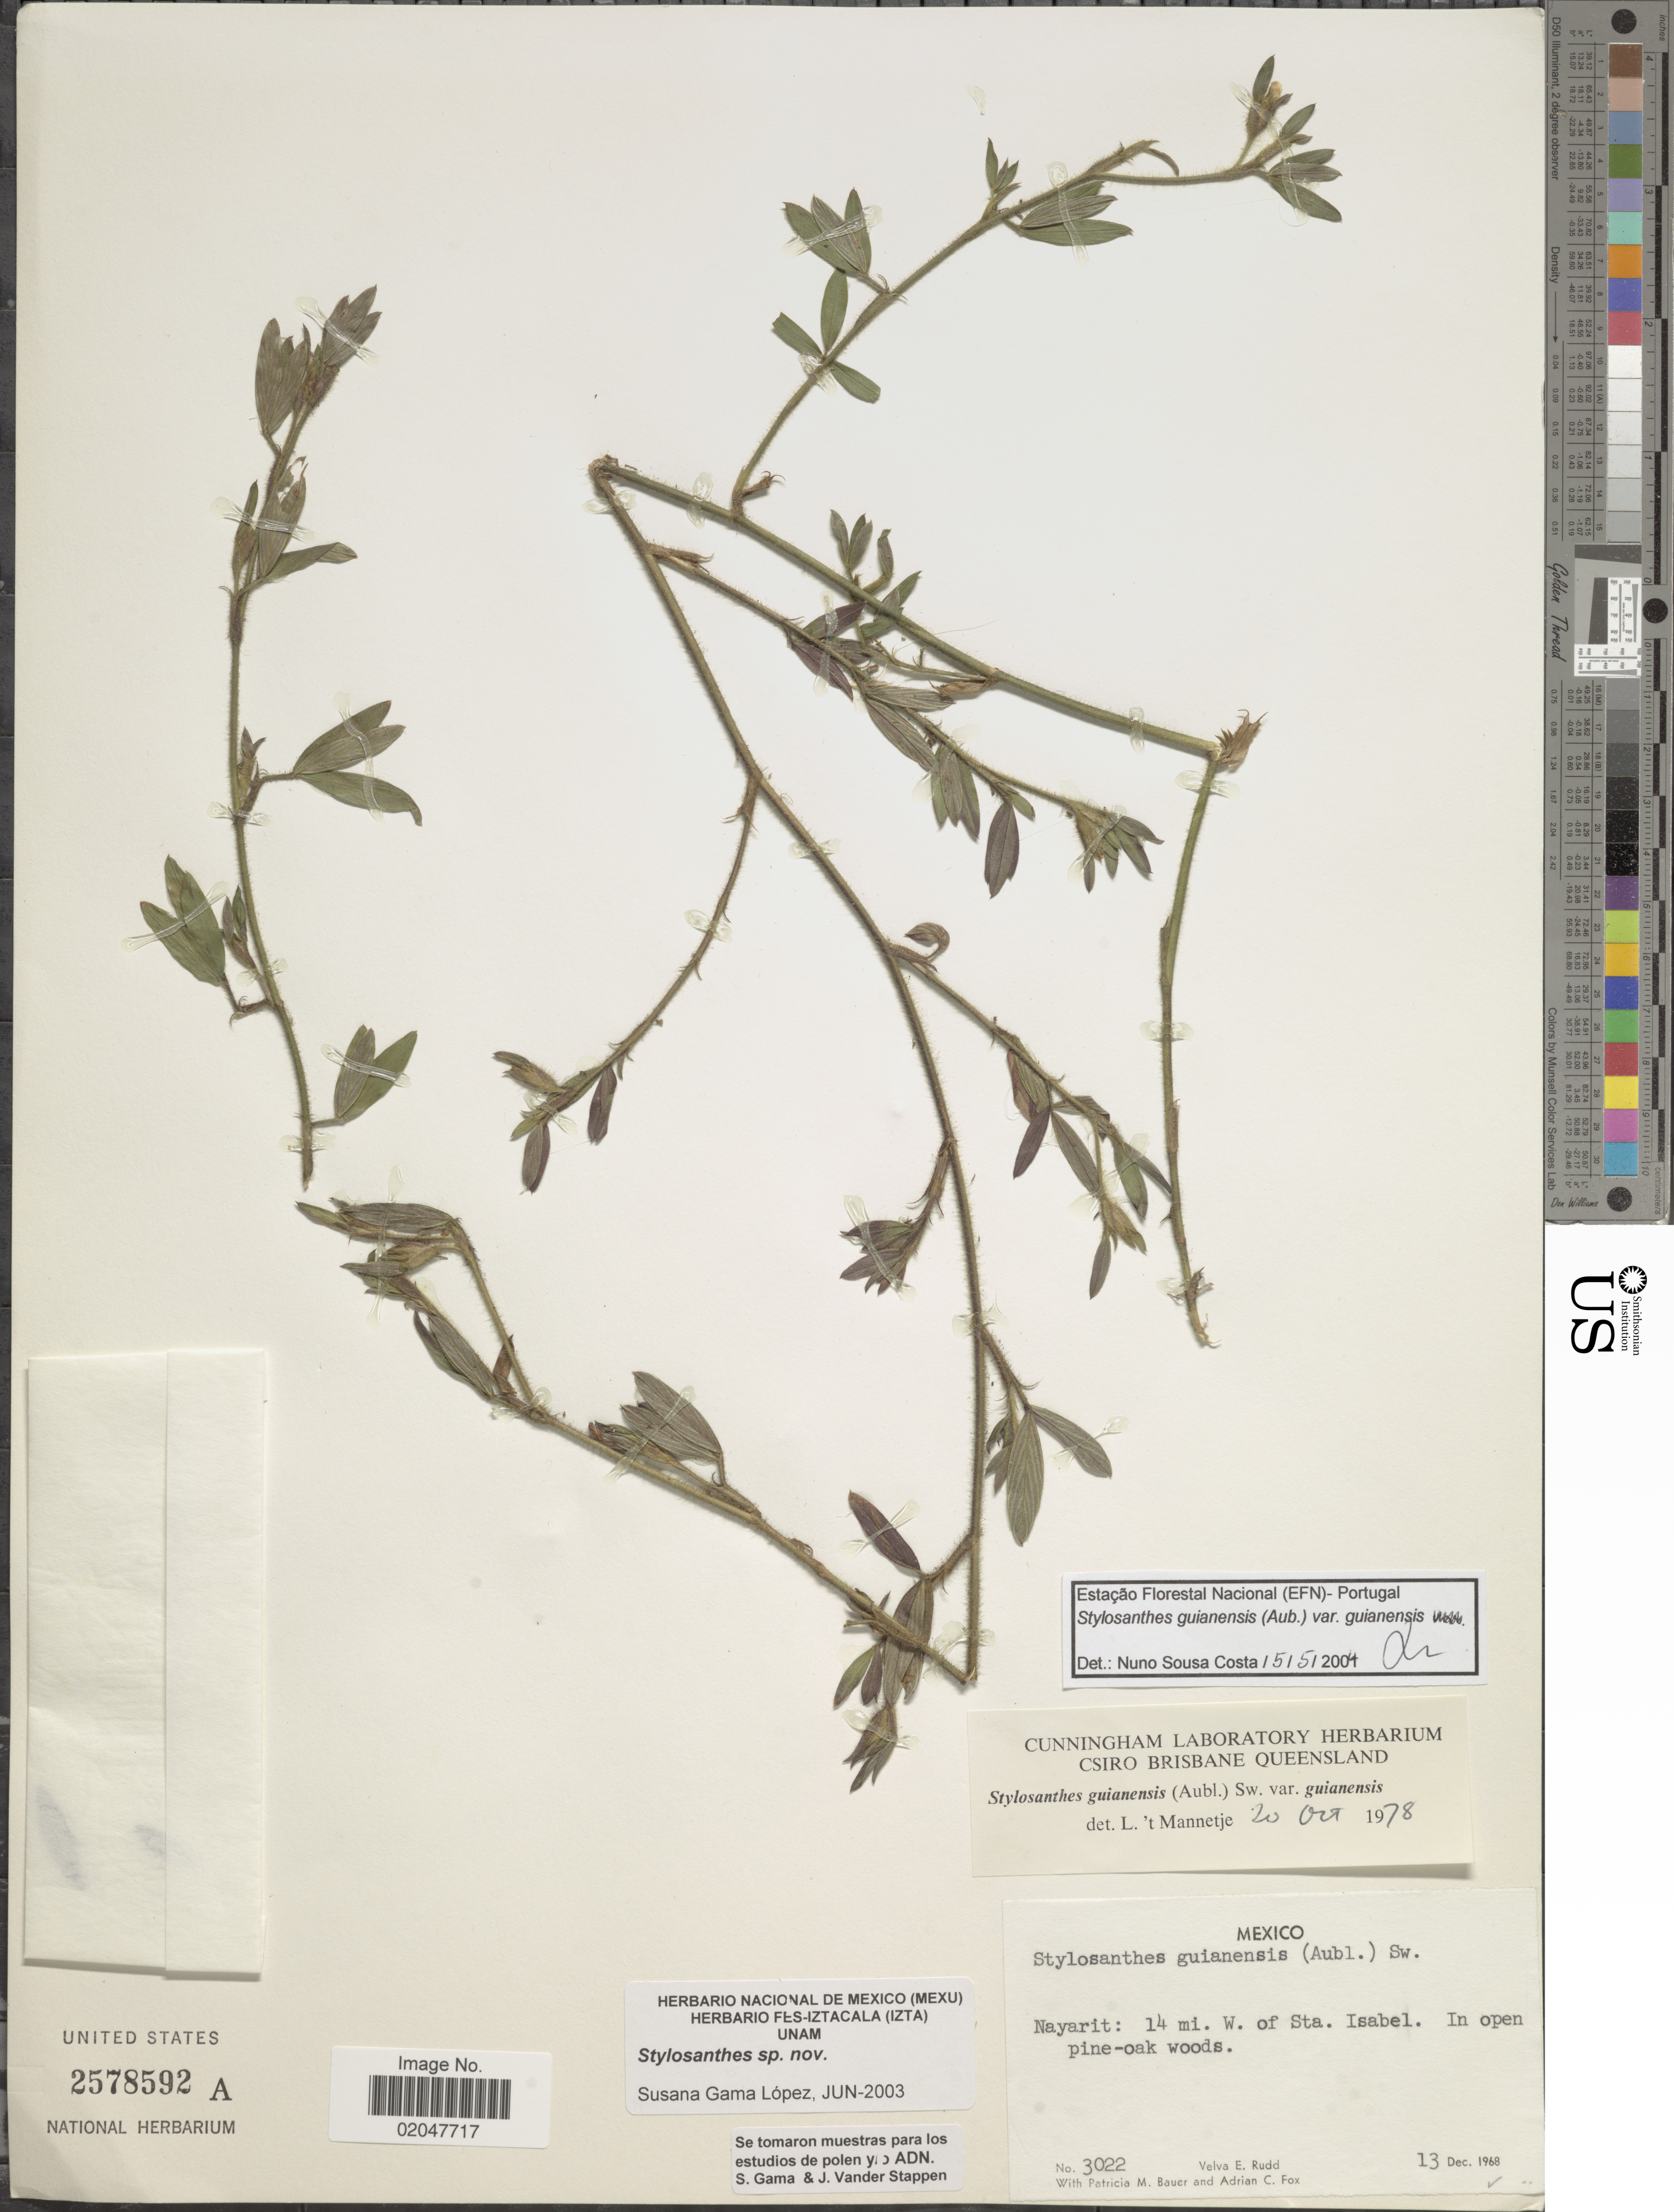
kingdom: Plantae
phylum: Tracheophyta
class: Magnoliopsida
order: Fabales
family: Fabaceae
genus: Stylosanthes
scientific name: Stylosanthes guianensis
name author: (Aubl.) Sw.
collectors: V. E. Rudd, P. Bauer & A. Fox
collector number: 3022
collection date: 1968-12-13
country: Mexico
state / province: Nayarit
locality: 14 mi W of Sta. Isabel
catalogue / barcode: US 2578592A